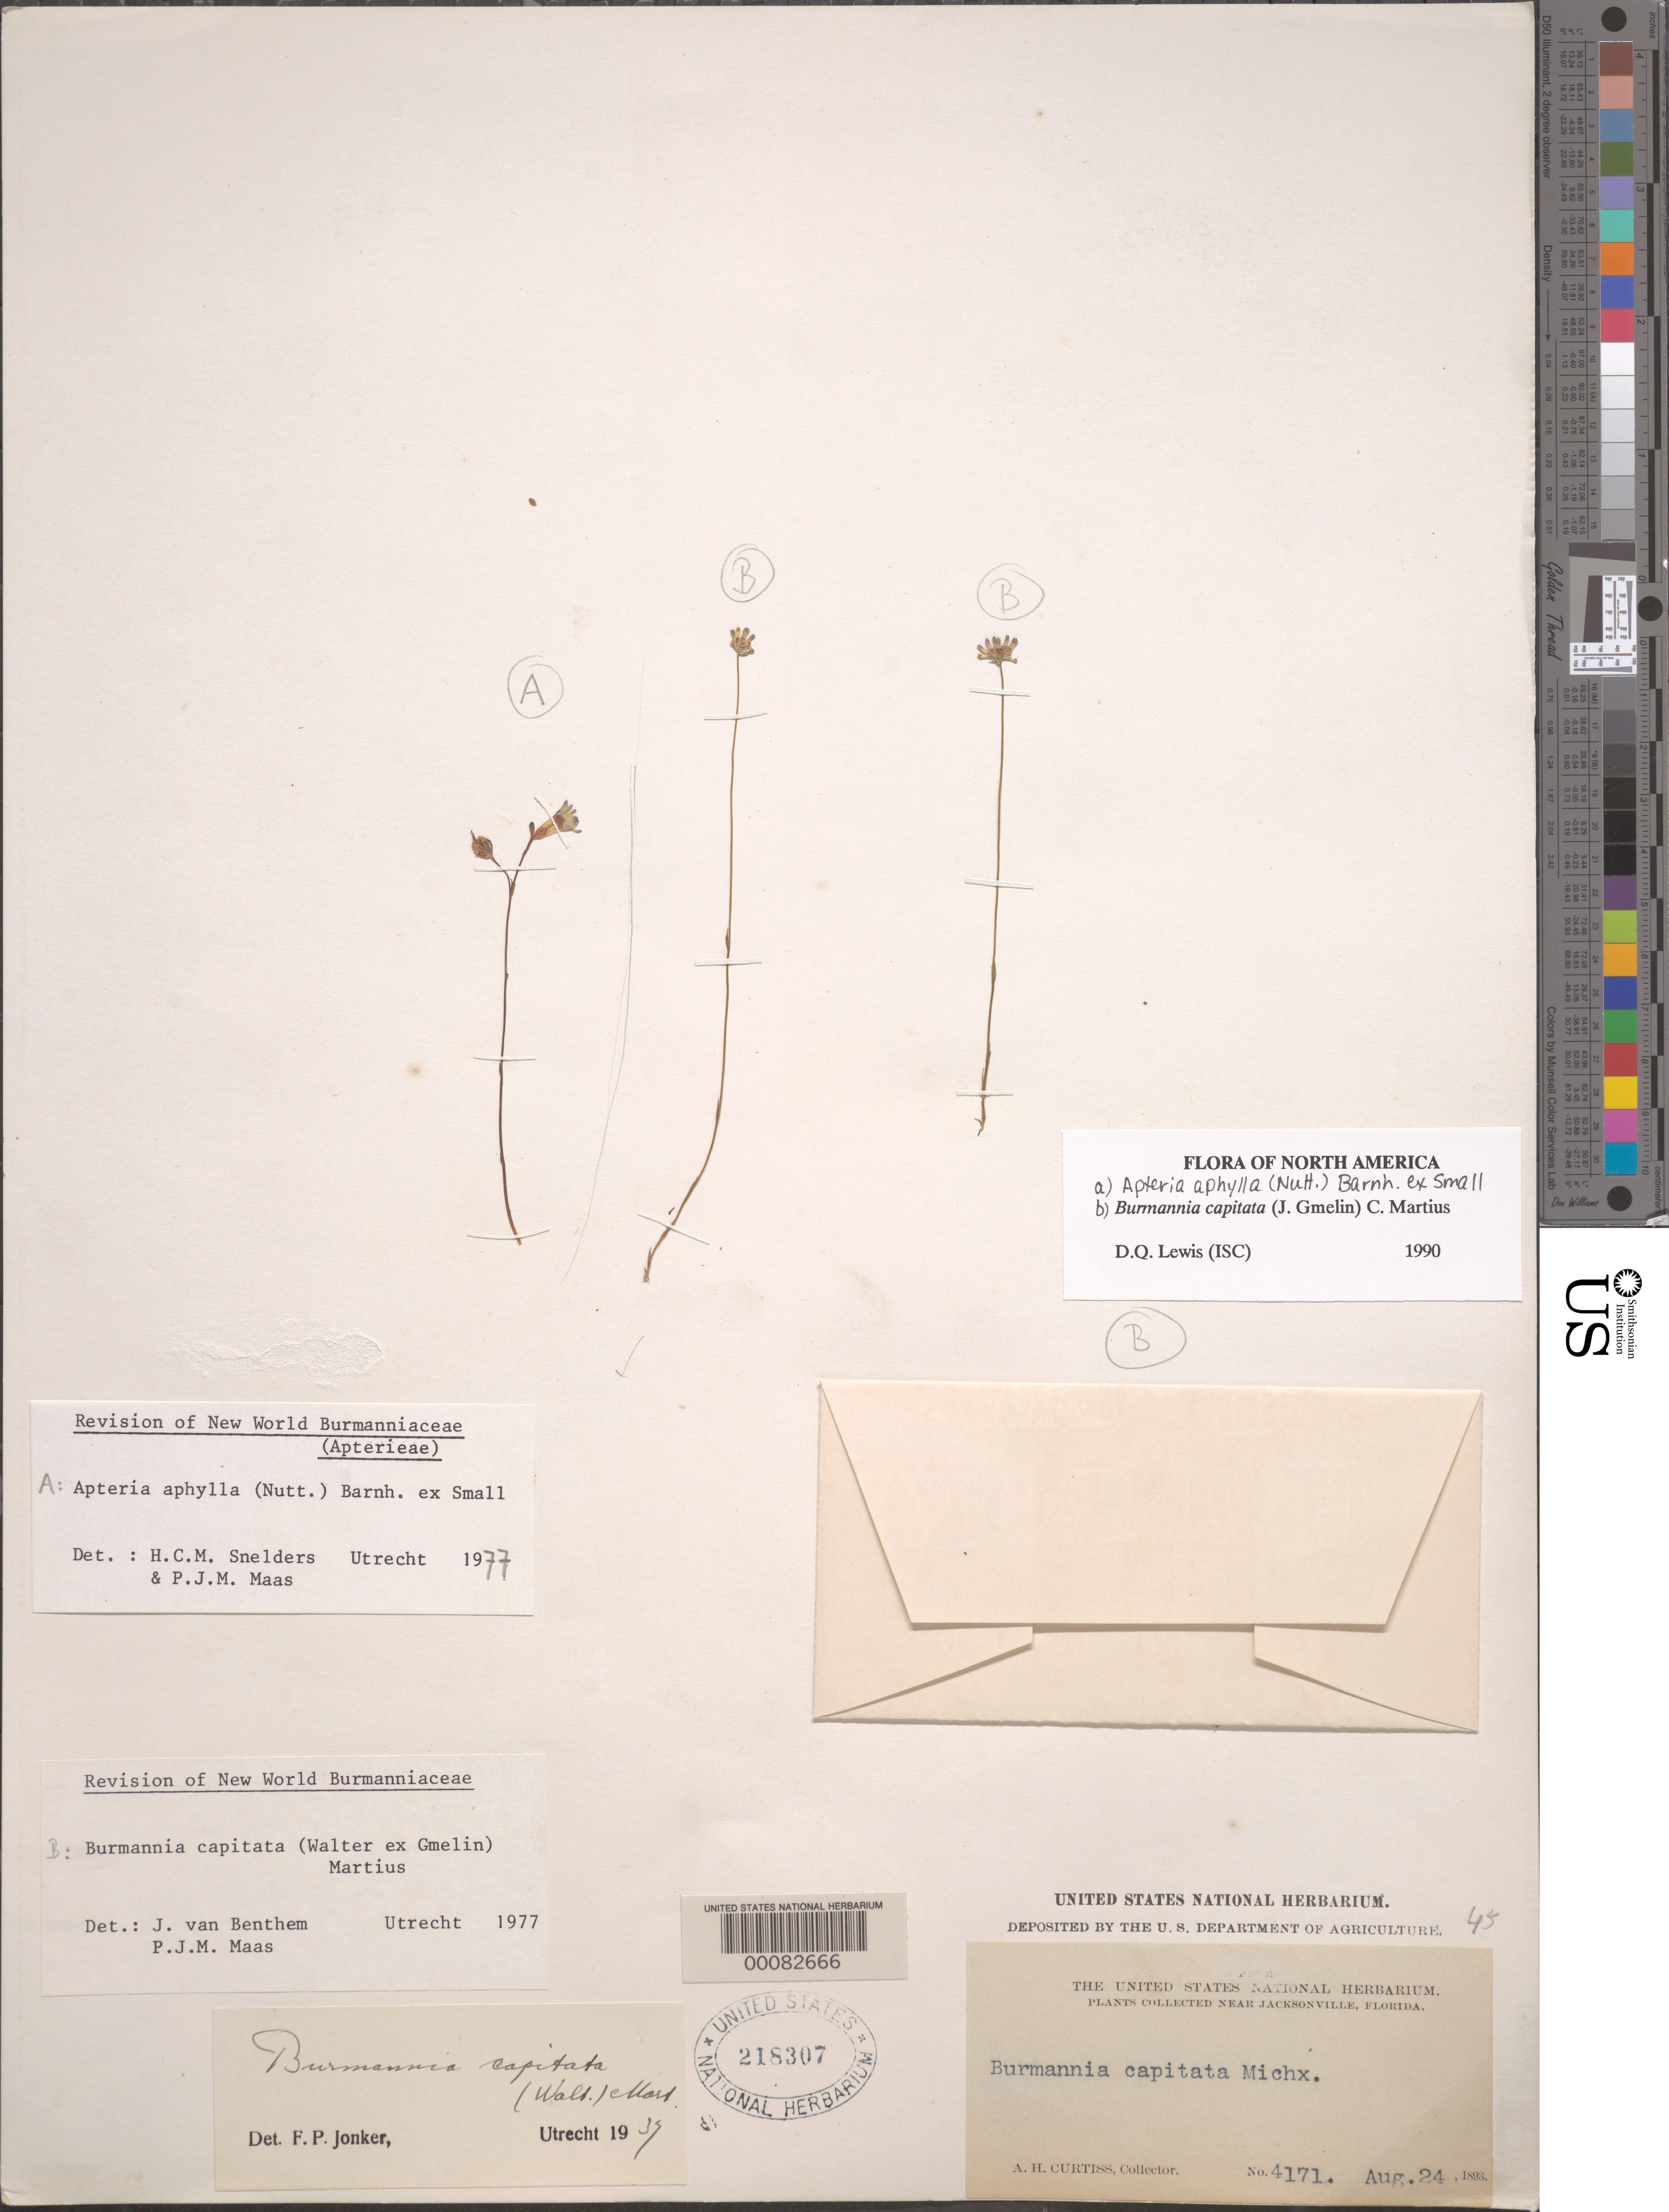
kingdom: Plantae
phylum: Tracheophyta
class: Liliopsida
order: Dioscoreales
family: Burmanniaceae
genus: Burmannia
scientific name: Burmannia capitata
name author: (Walter ex J.F. Gmel.) Mart.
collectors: A. H. Curtiss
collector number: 4171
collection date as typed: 24 Aug 1893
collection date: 1893-08-24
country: United States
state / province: Florida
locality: Near jacksonville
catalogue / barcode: US 218307